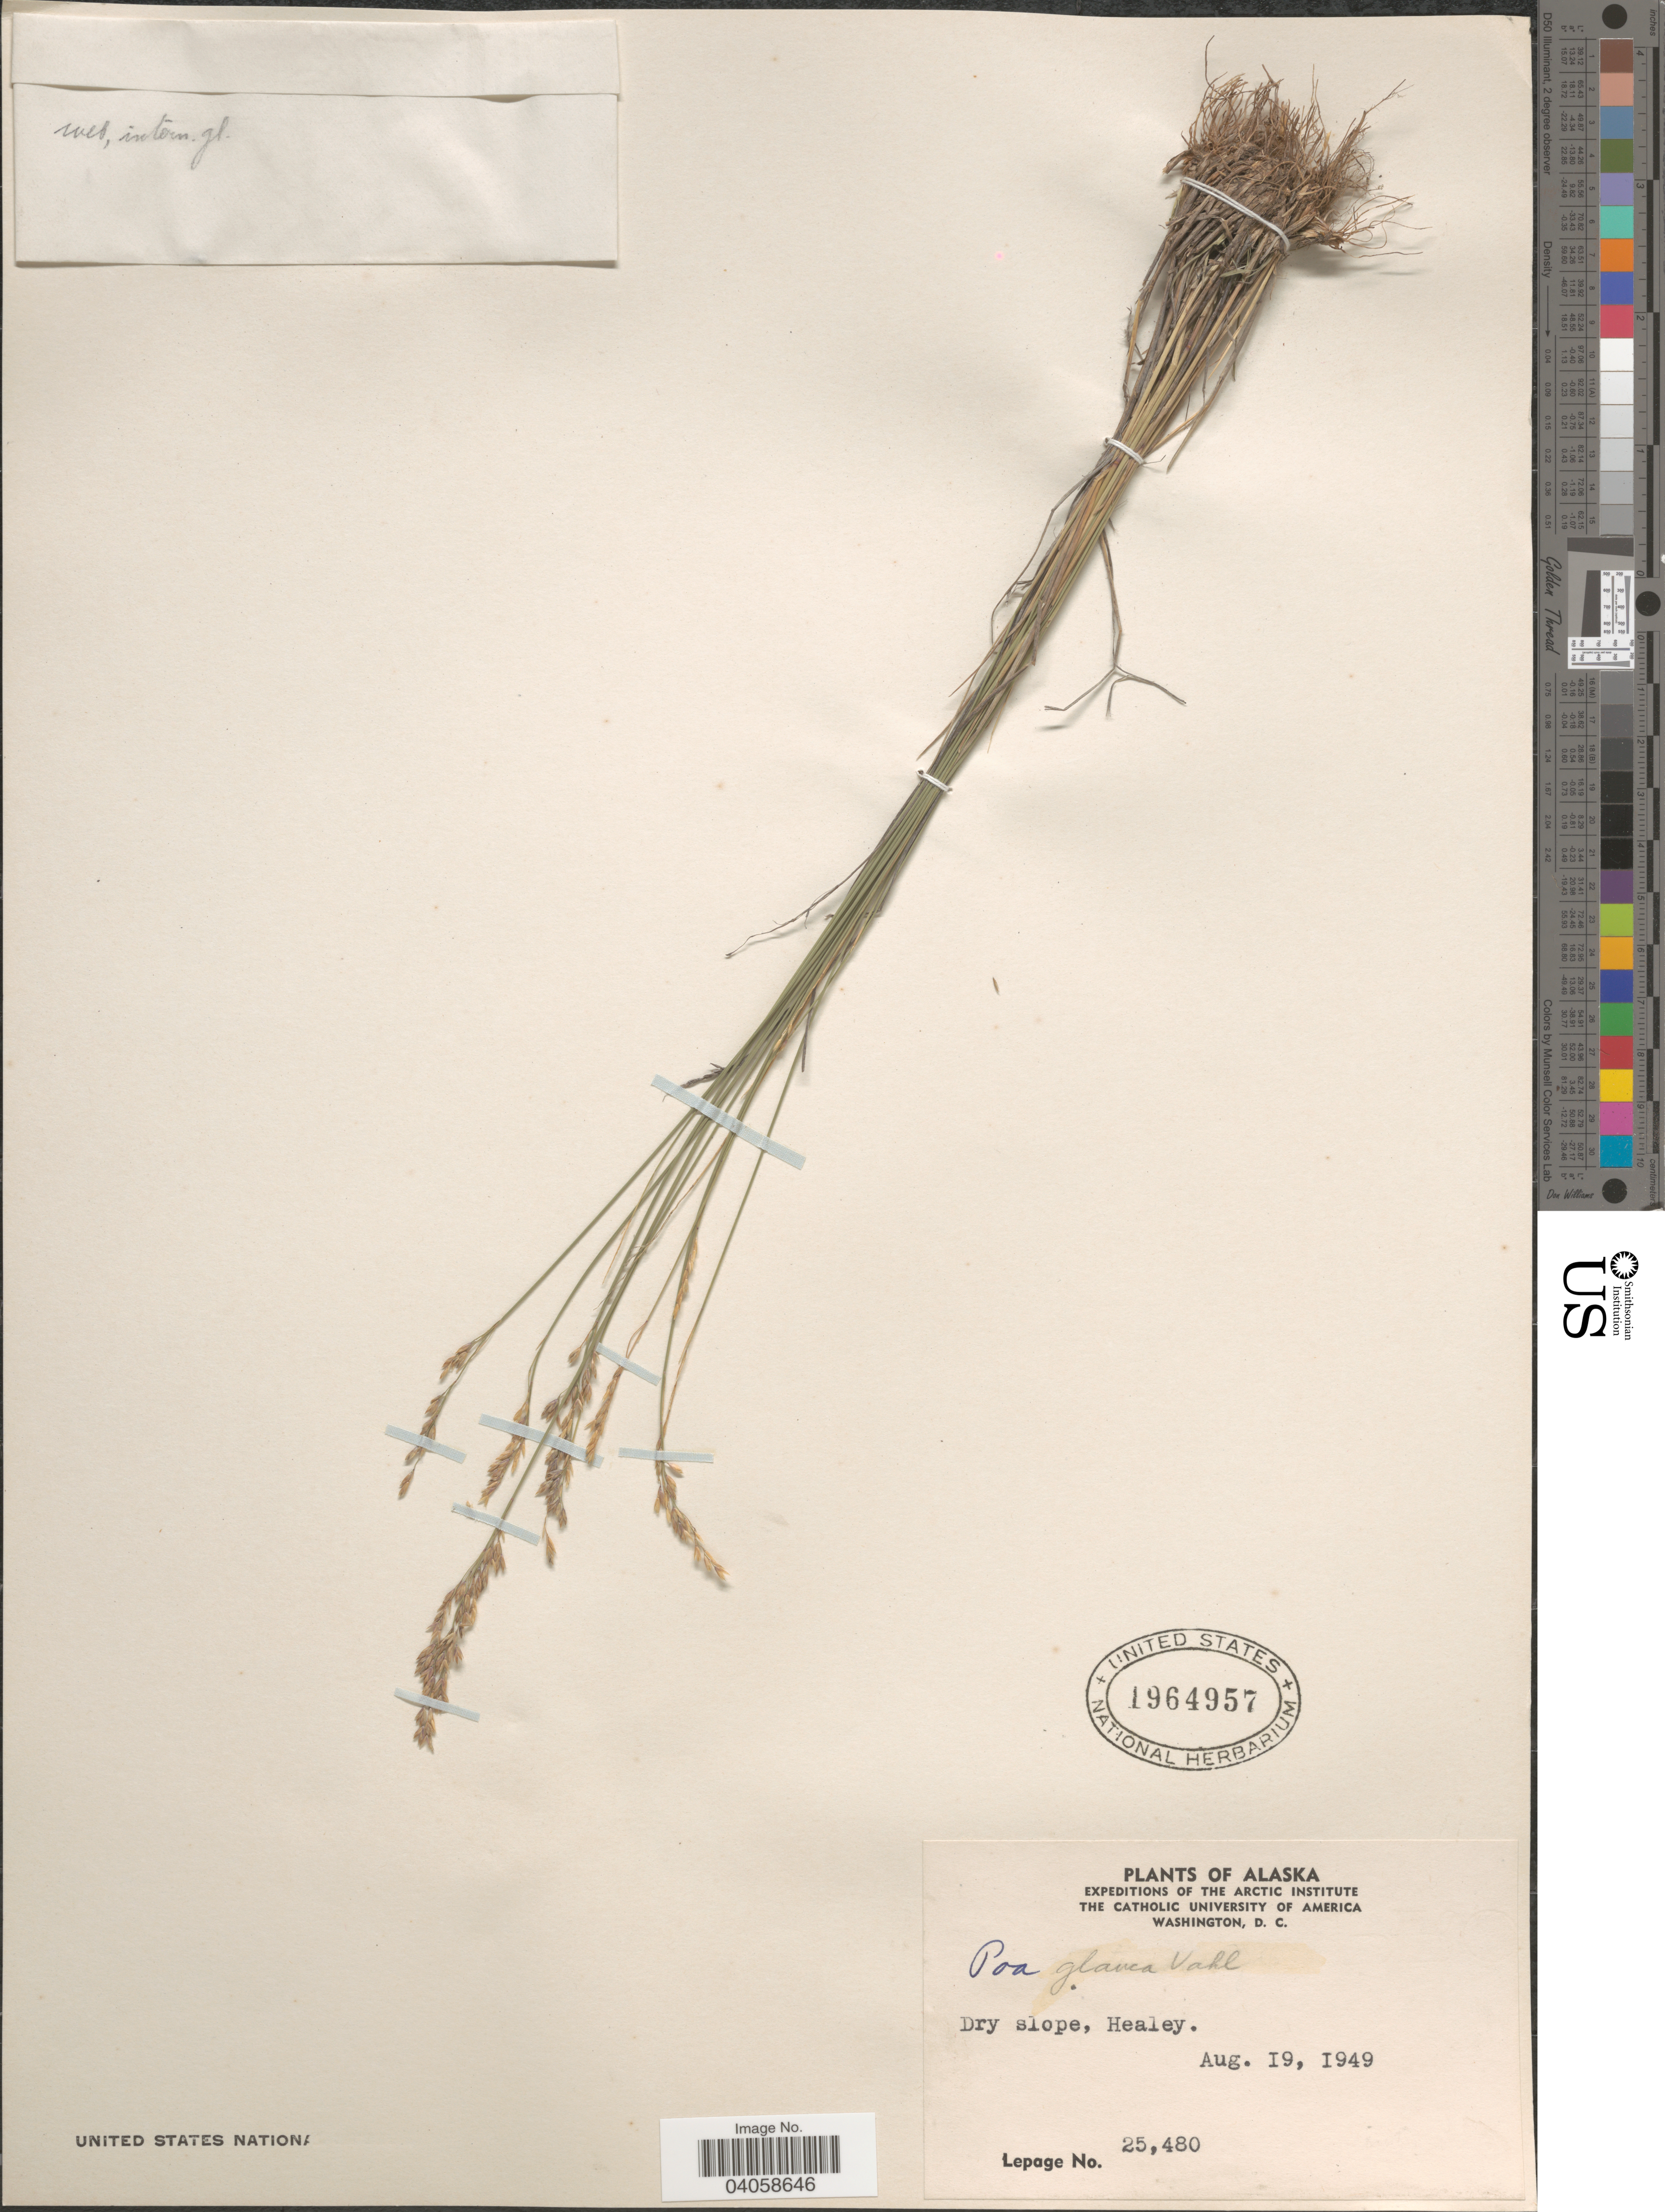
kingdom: Plantae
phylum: Tracheophyta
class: Liliopsida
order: Poales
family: Poaceae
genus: Poa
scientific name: Poa glauca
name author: Vahl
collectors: -. LePage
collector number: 25480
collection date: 1949-08-19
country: United States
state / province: Alaska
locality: Dry slope, Healey.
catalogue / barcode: US 1964957